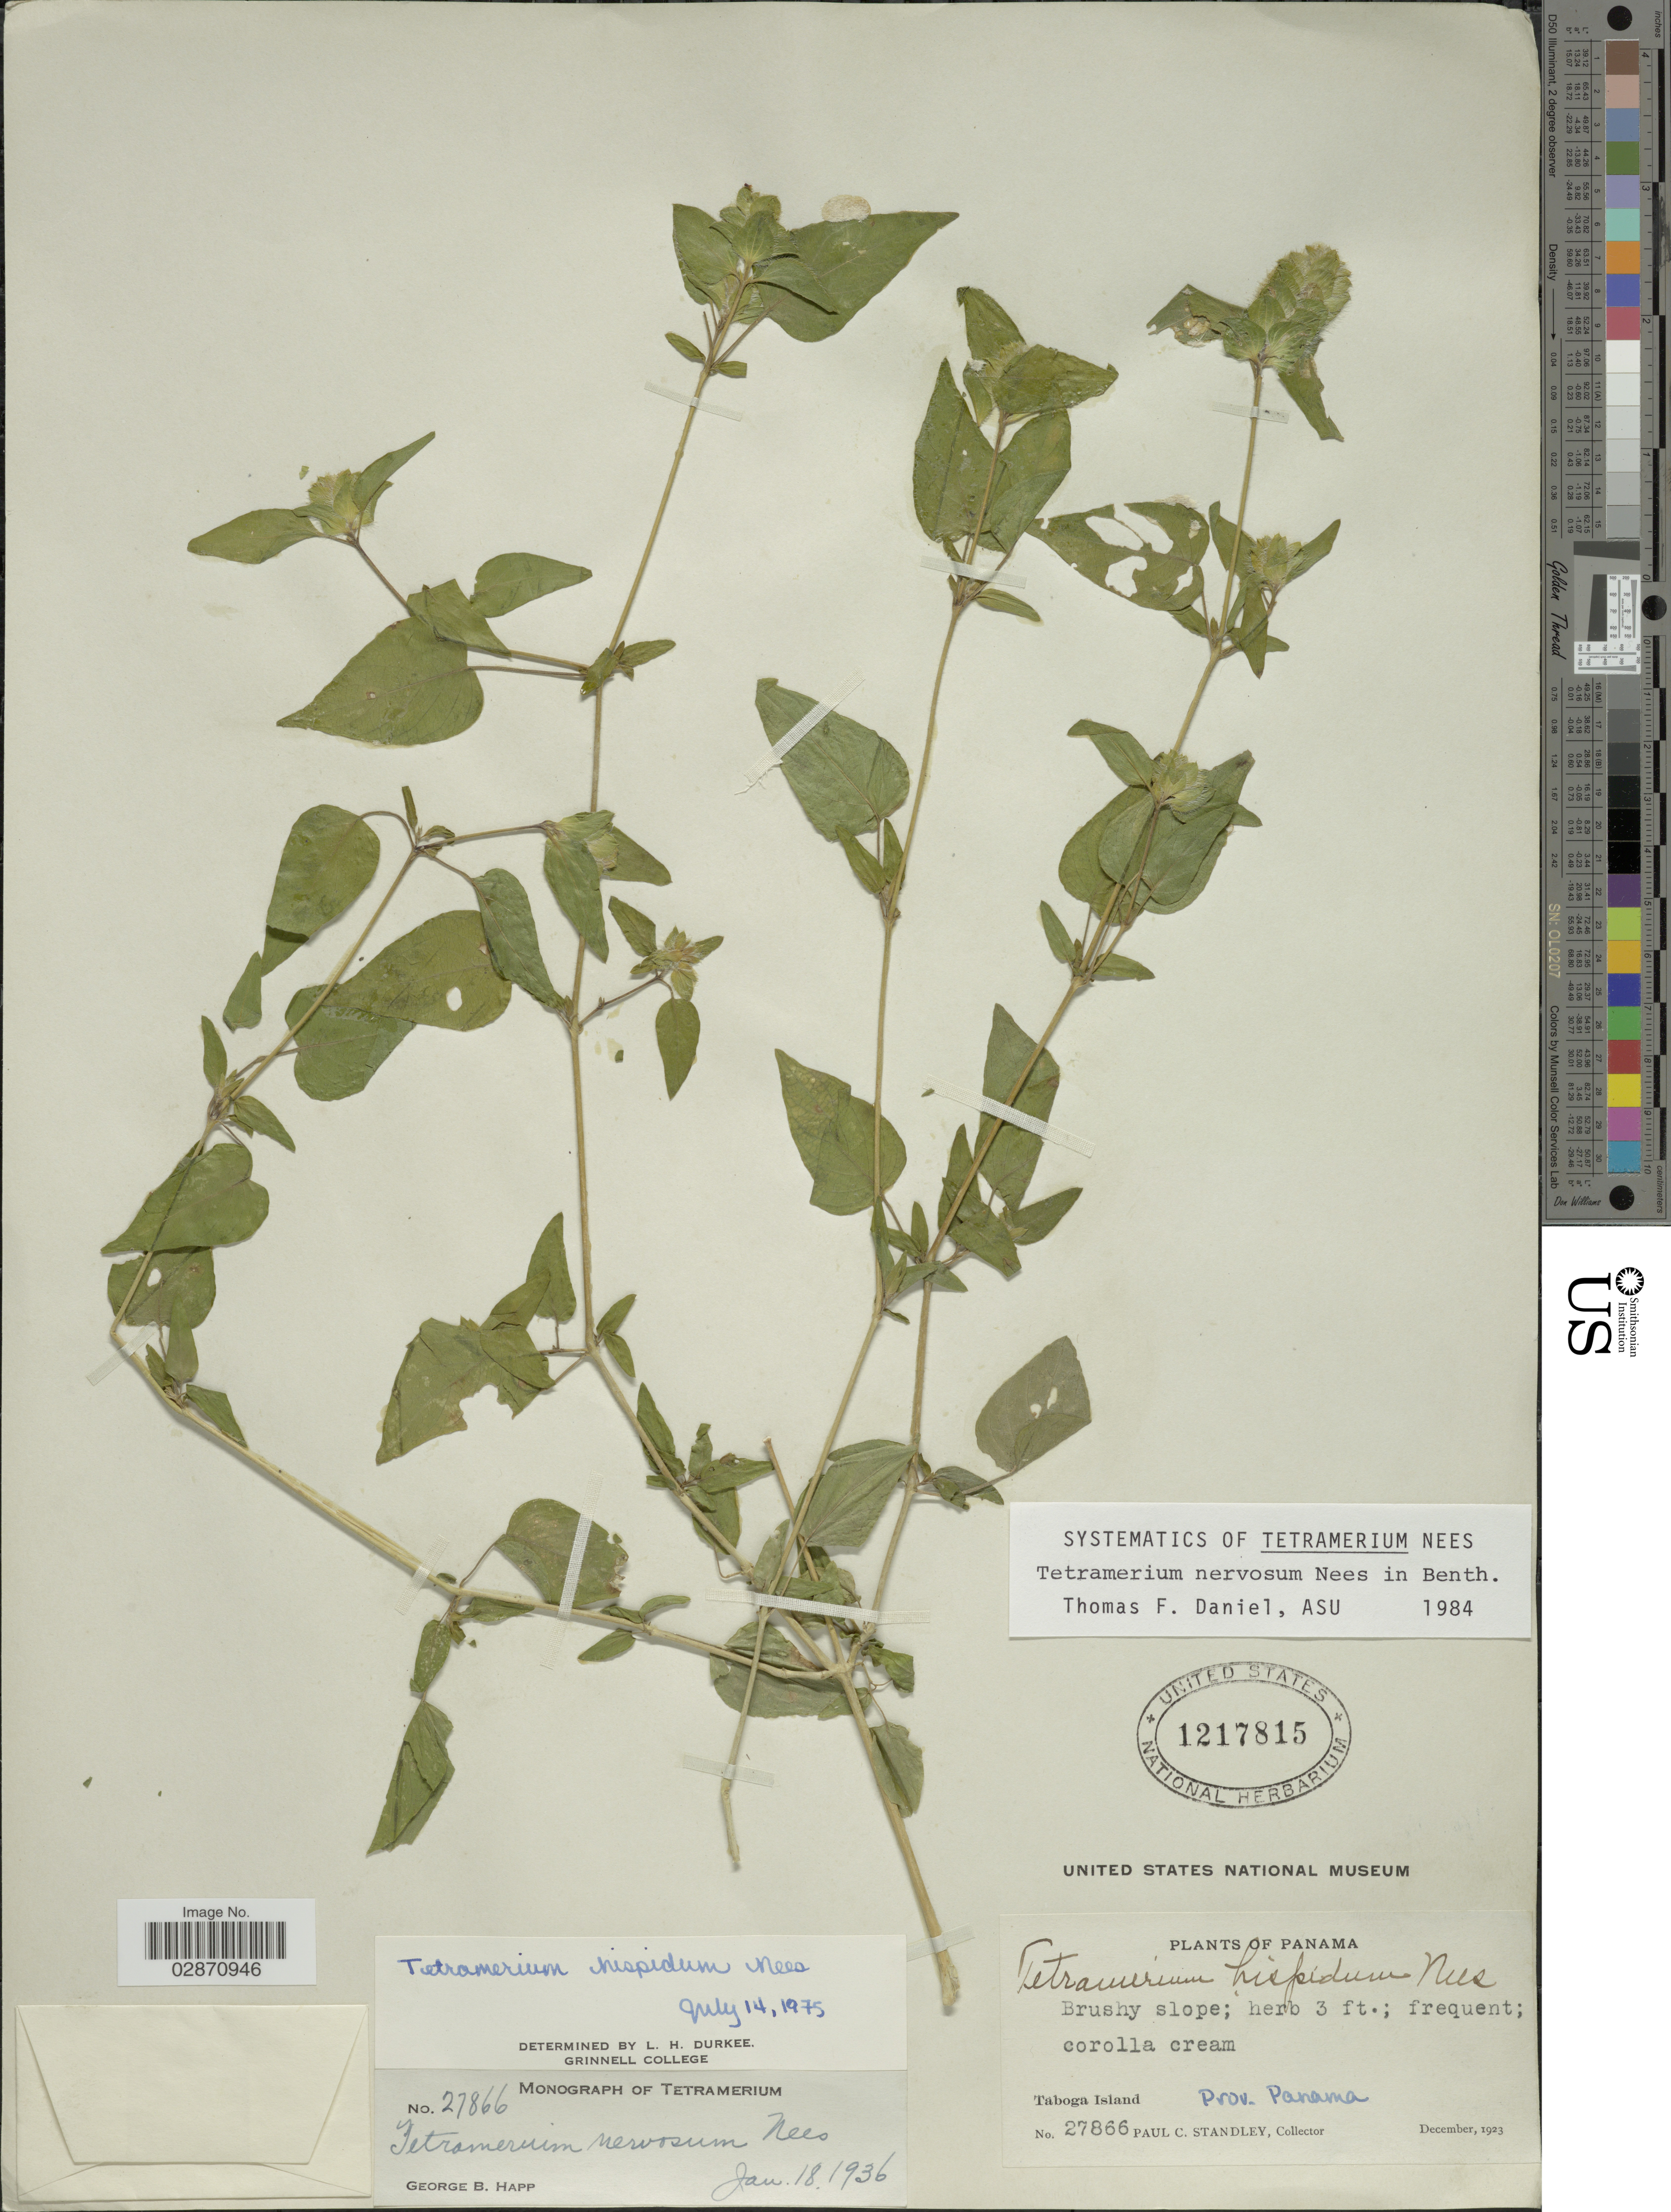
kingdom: Plantae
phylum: Tracheophyta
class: Magnoliopsida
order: Lamiales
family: Acanthaceae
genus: Tetramerium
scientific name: Tetramerium nervosum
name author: Nees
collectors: P. C. Standley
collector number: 27866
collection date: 1923-12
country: Panama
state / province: Panamá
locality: Taboga Island.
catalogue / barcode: US 1217815